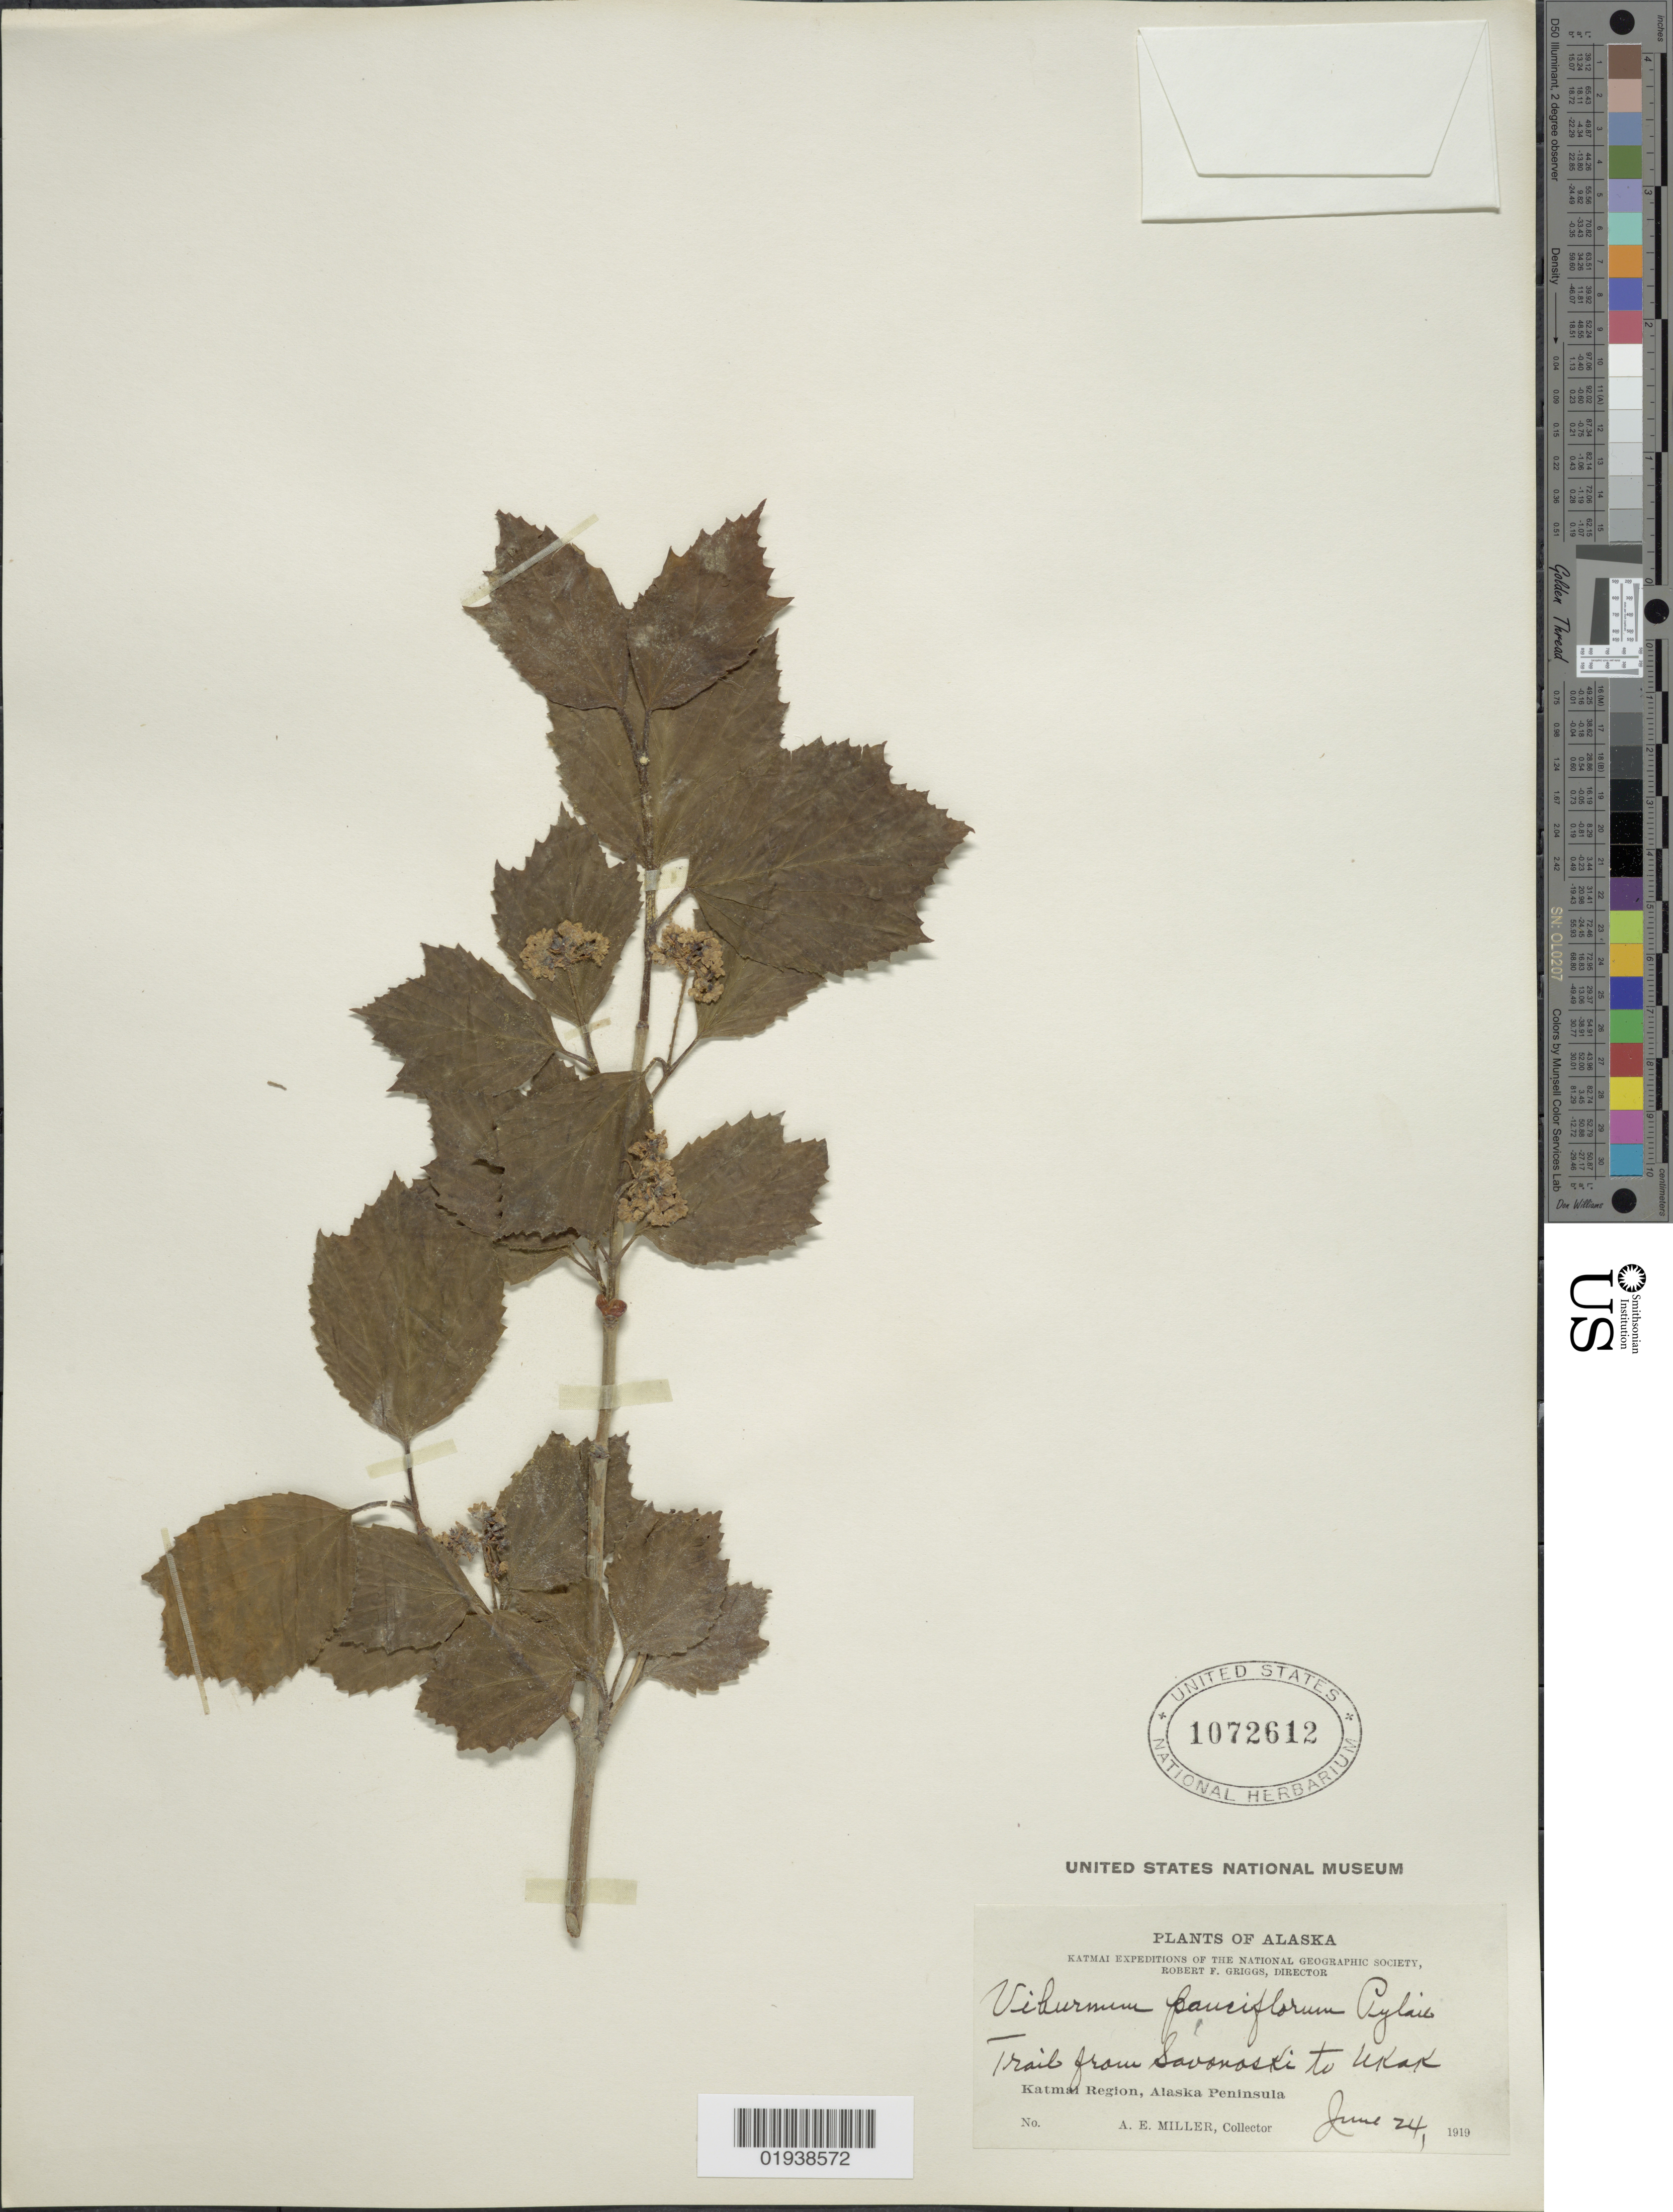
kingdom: Plantae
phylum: Tracheophyta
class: Magnoliopsida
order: Dipsacales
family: Viburnaceae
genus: Viburnum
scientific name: Viburnum edule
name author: (Michx.) Raf.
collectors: A. E. Miller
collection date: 1919-06-24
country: United States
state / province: Alaska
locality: Trail from Savonoski to Ukak, Katman Region, Alaska Peninsula.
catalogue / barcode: US 1072612